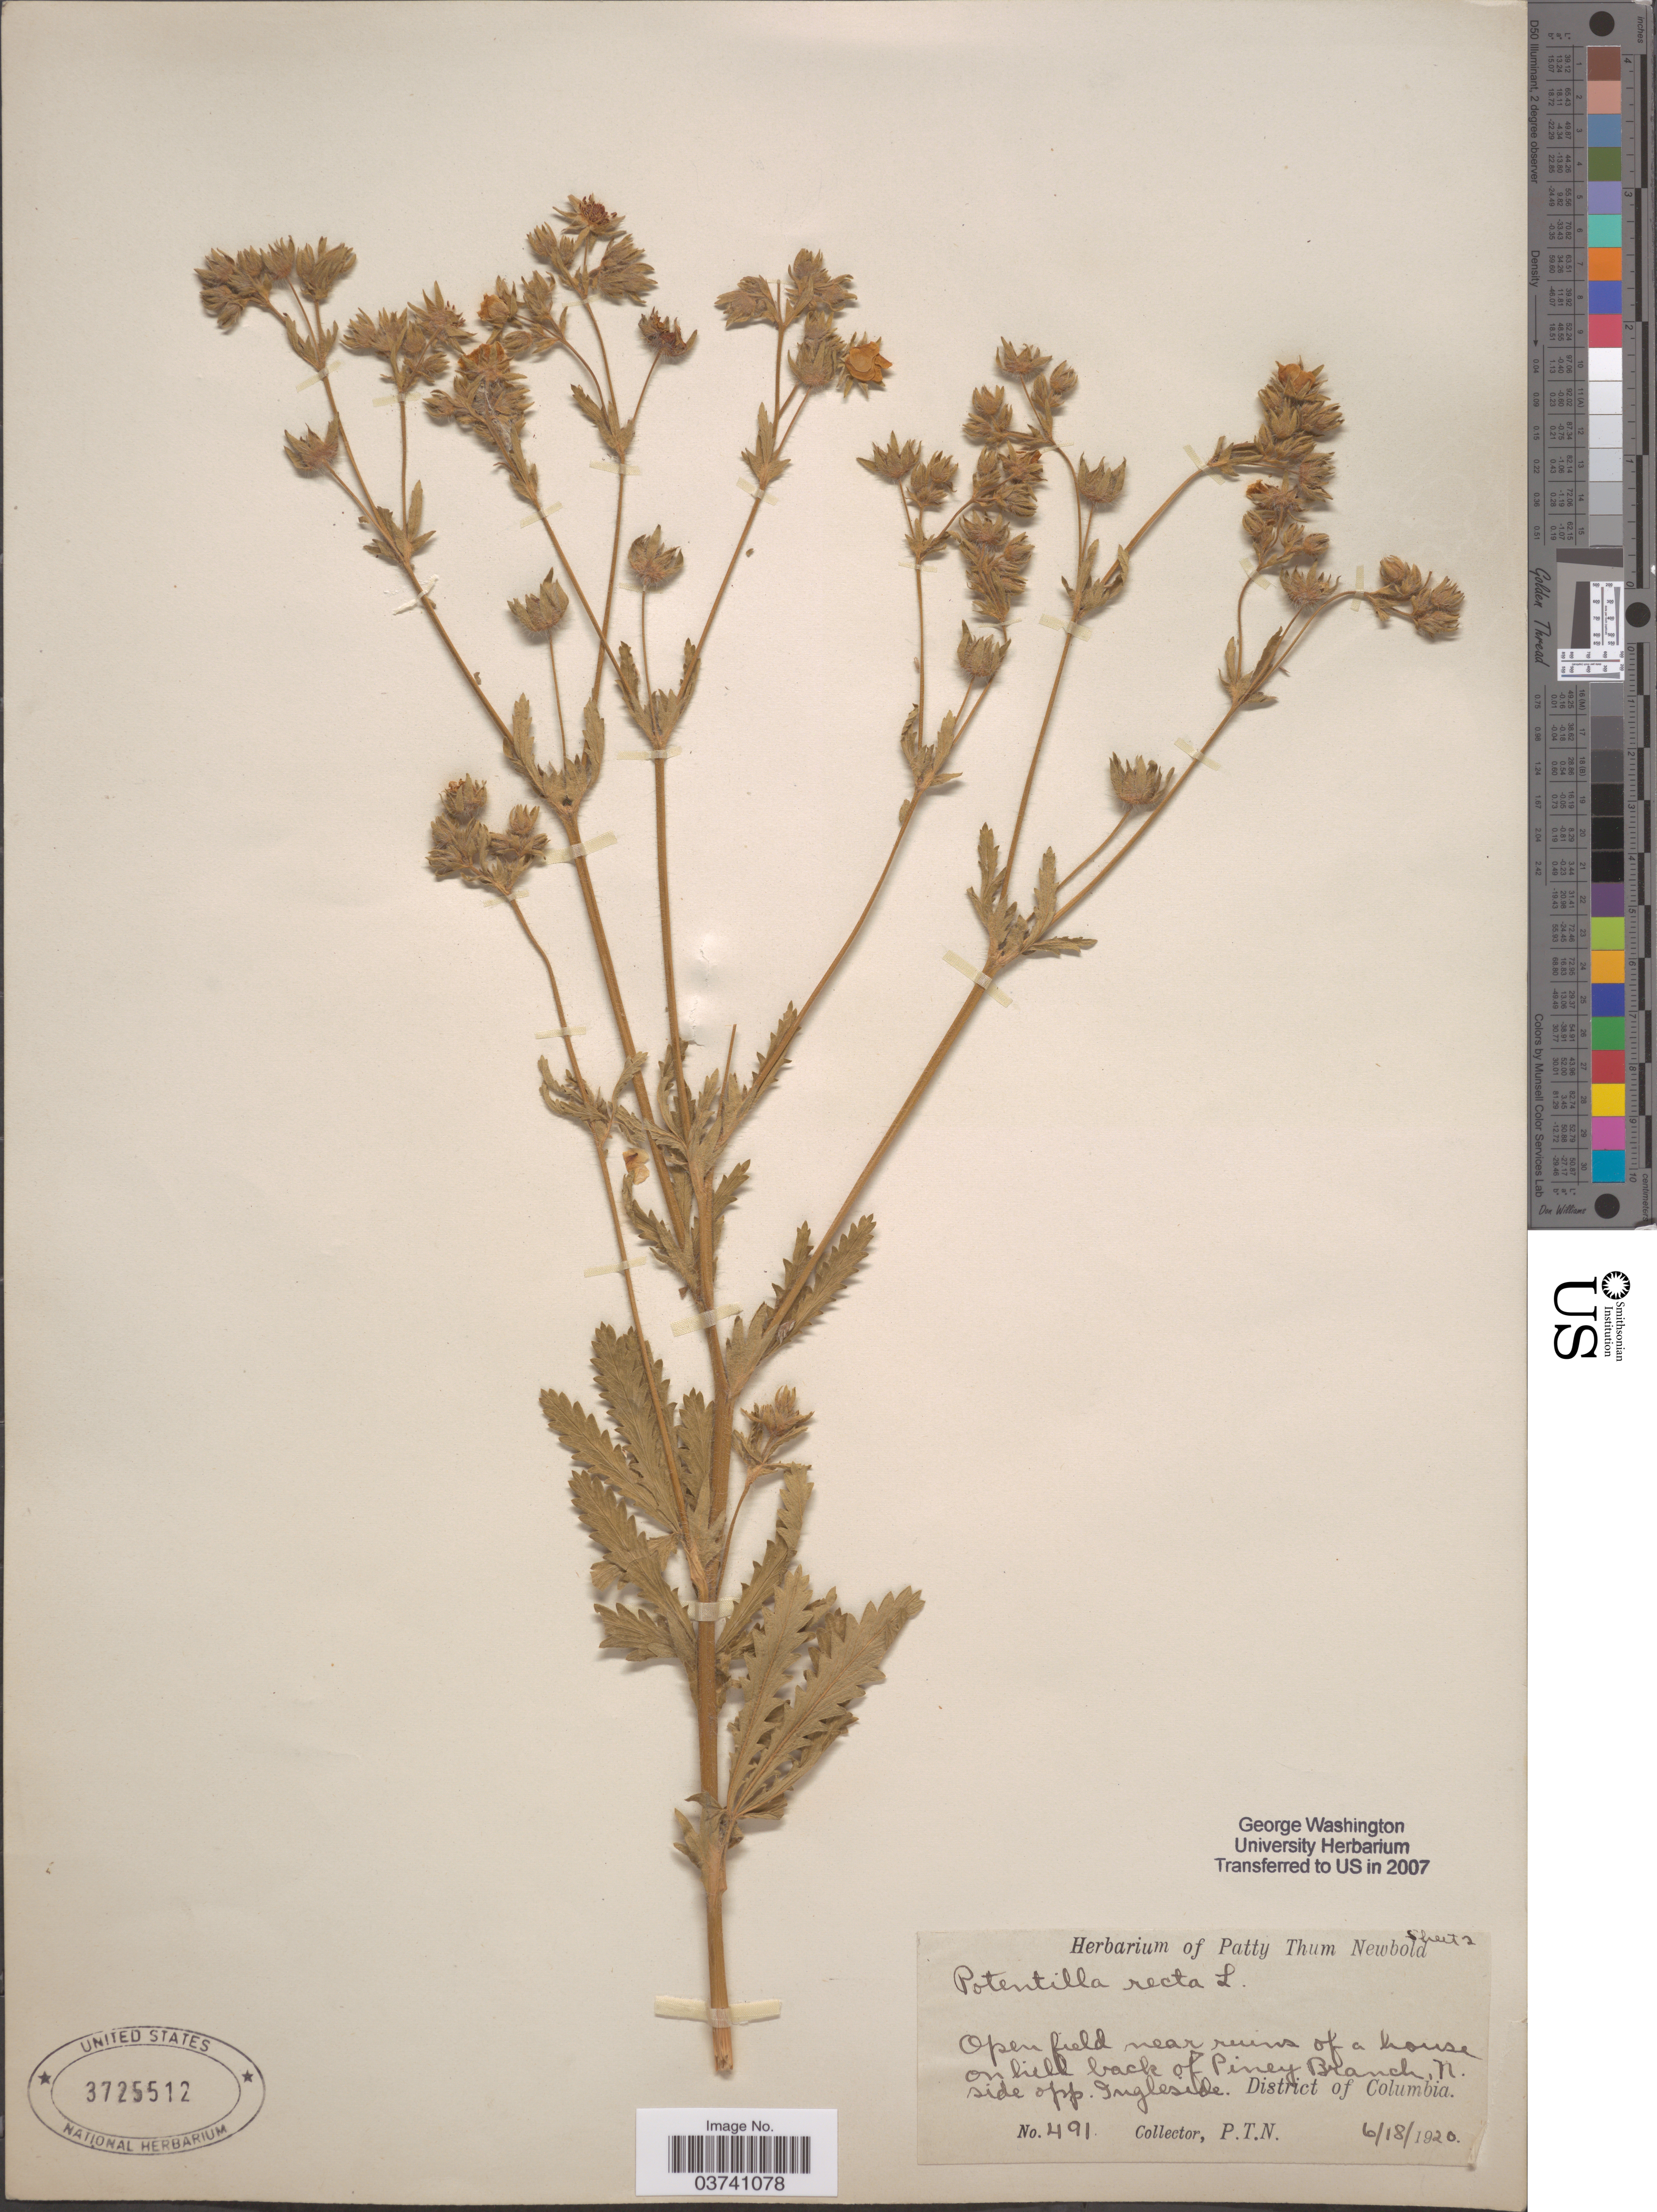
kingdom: Plantae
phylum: Tracheophyta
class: Magnoliopsida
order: Rosales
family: Rosaceae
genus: Potentilla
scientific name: Potentilla recta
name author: L.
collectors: P. Newbold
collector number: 491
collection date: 1920-06-18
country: United States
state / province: District of Columbia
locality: Open field near ruins of a house on hill back of Piney Branch, N. side opp. Ingleside.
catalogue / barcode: US 3725512